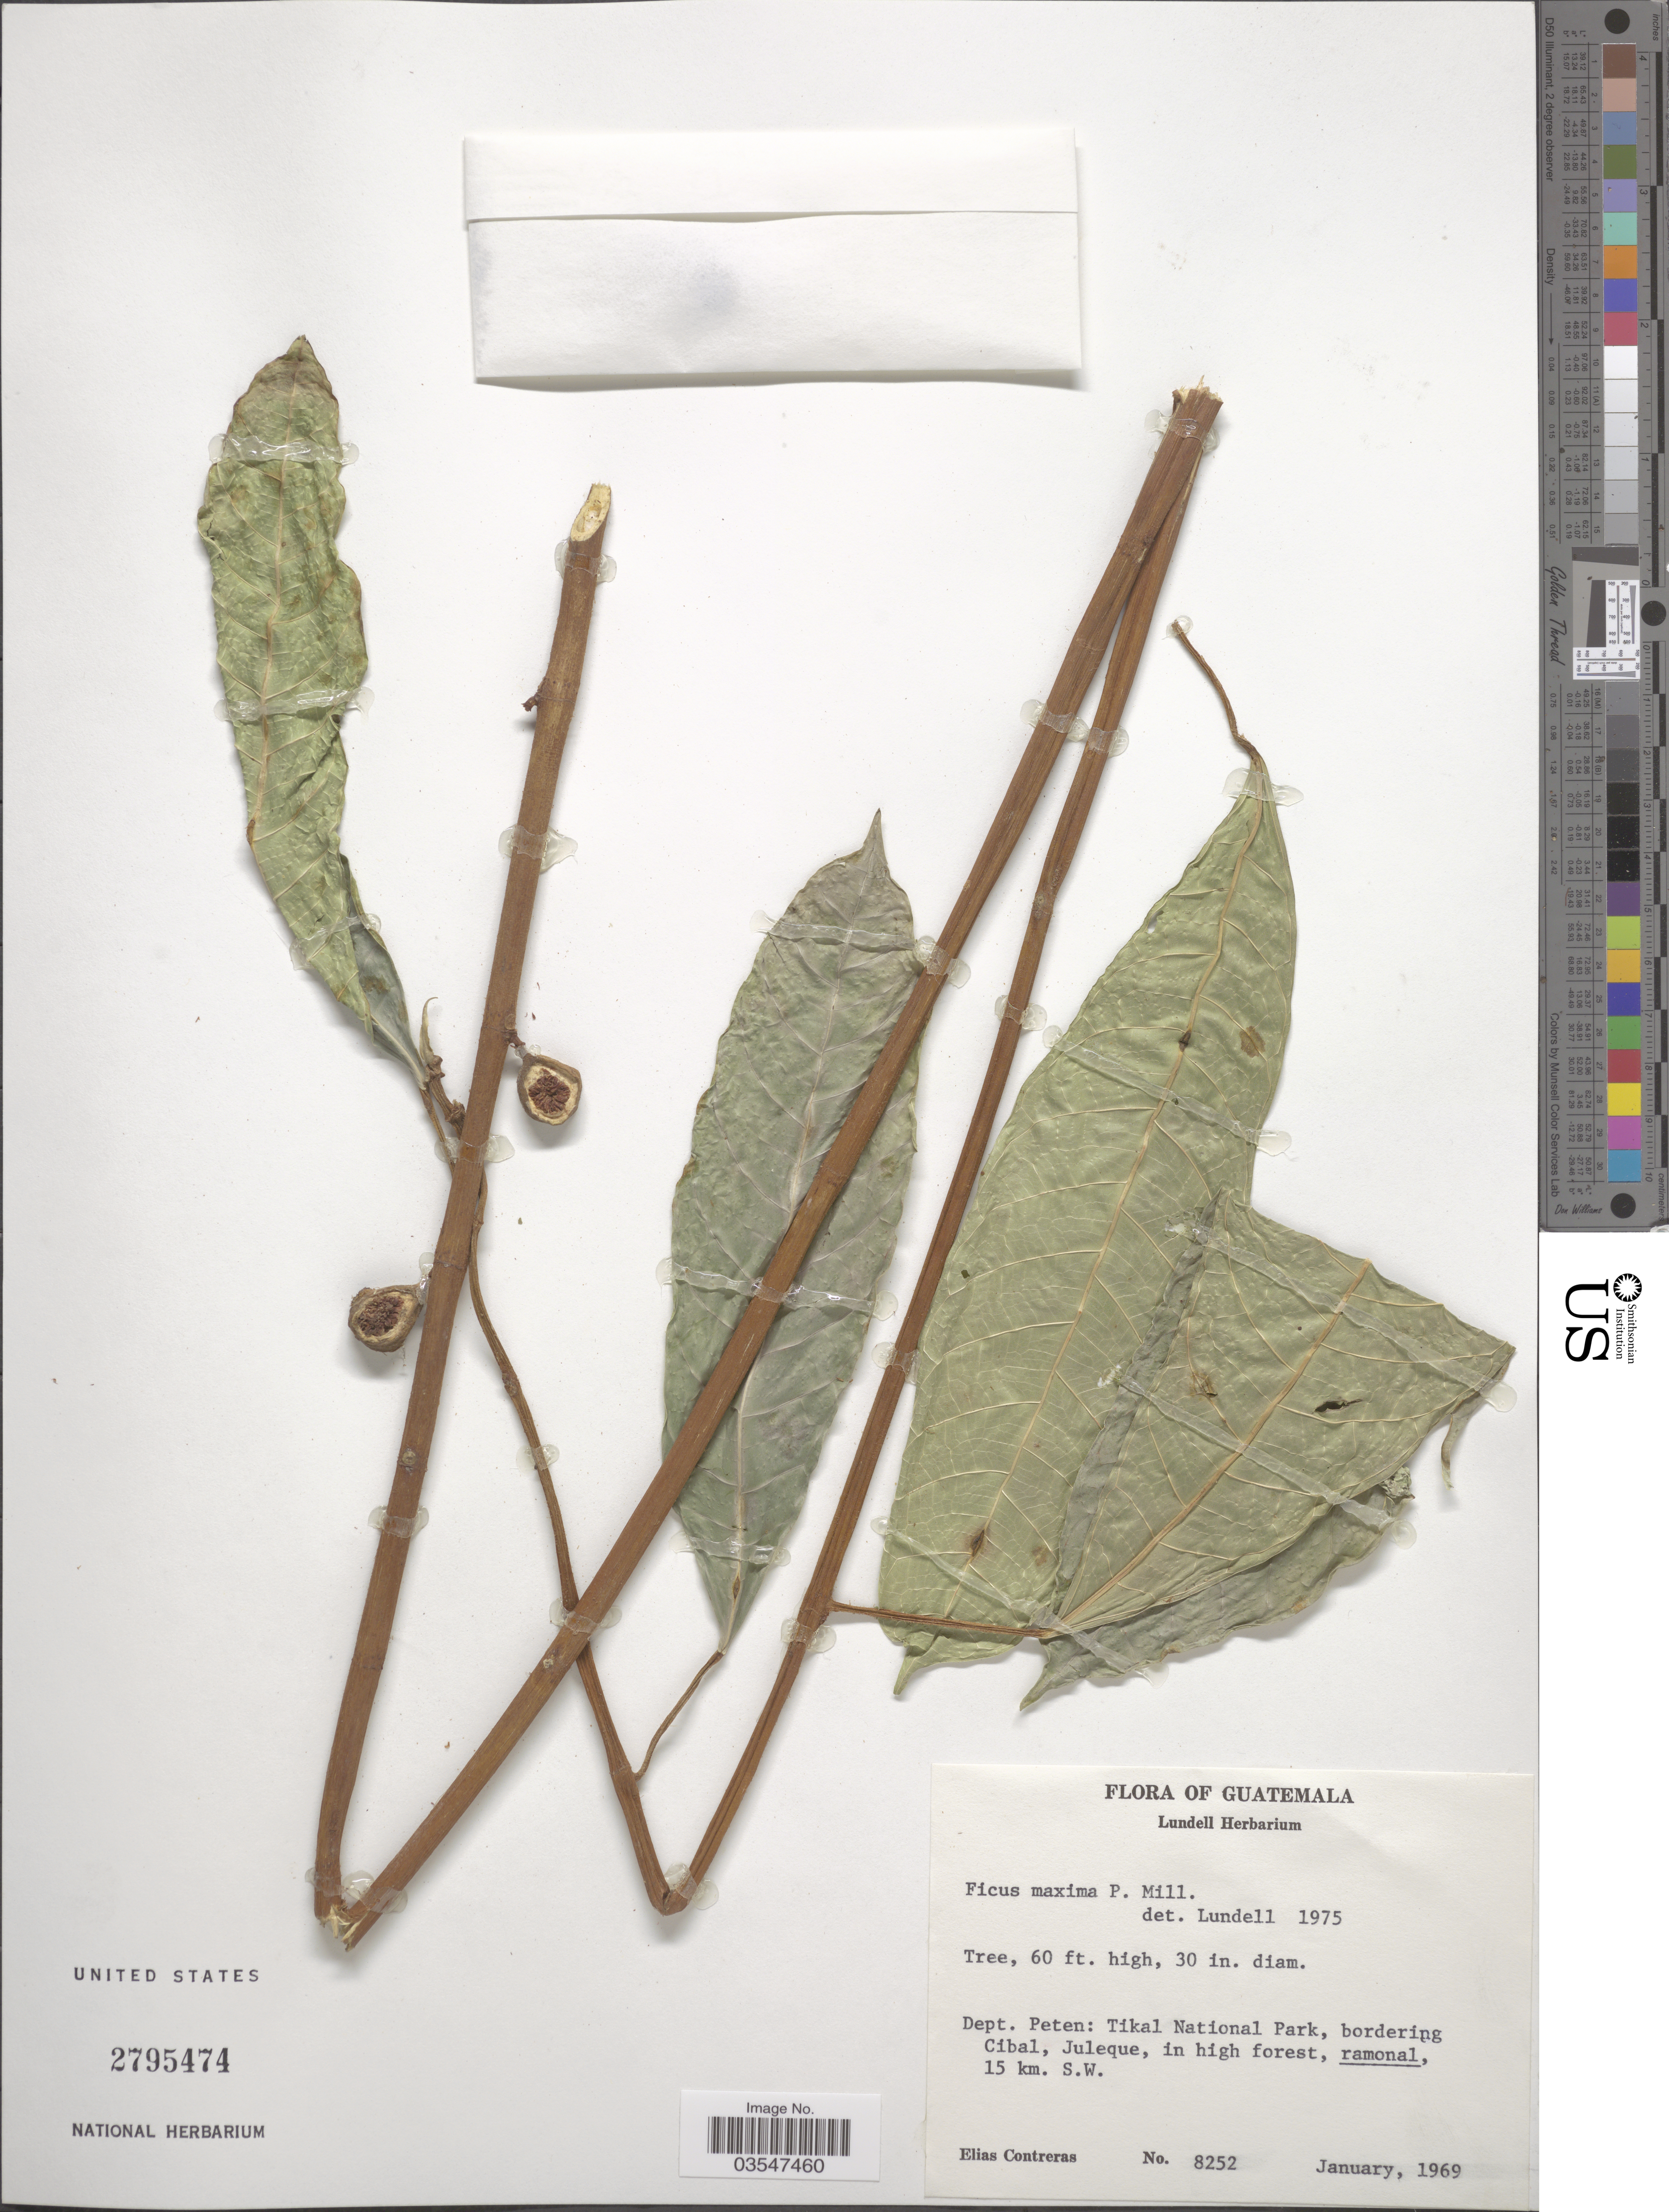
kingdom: Plantae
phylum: Tracheophyta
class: Magnoliopsida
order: Rosales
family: Moraceae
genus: Ficus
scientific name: Ficus maxima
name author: Mill.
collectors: E. Contreras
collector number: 8252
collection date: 1969-01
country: Guatemala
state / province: El Peten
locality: Dept. Peten: Tikal National Park, bordering Cibal, Juleque, 15 km. S.W.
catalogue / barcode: US 2795474